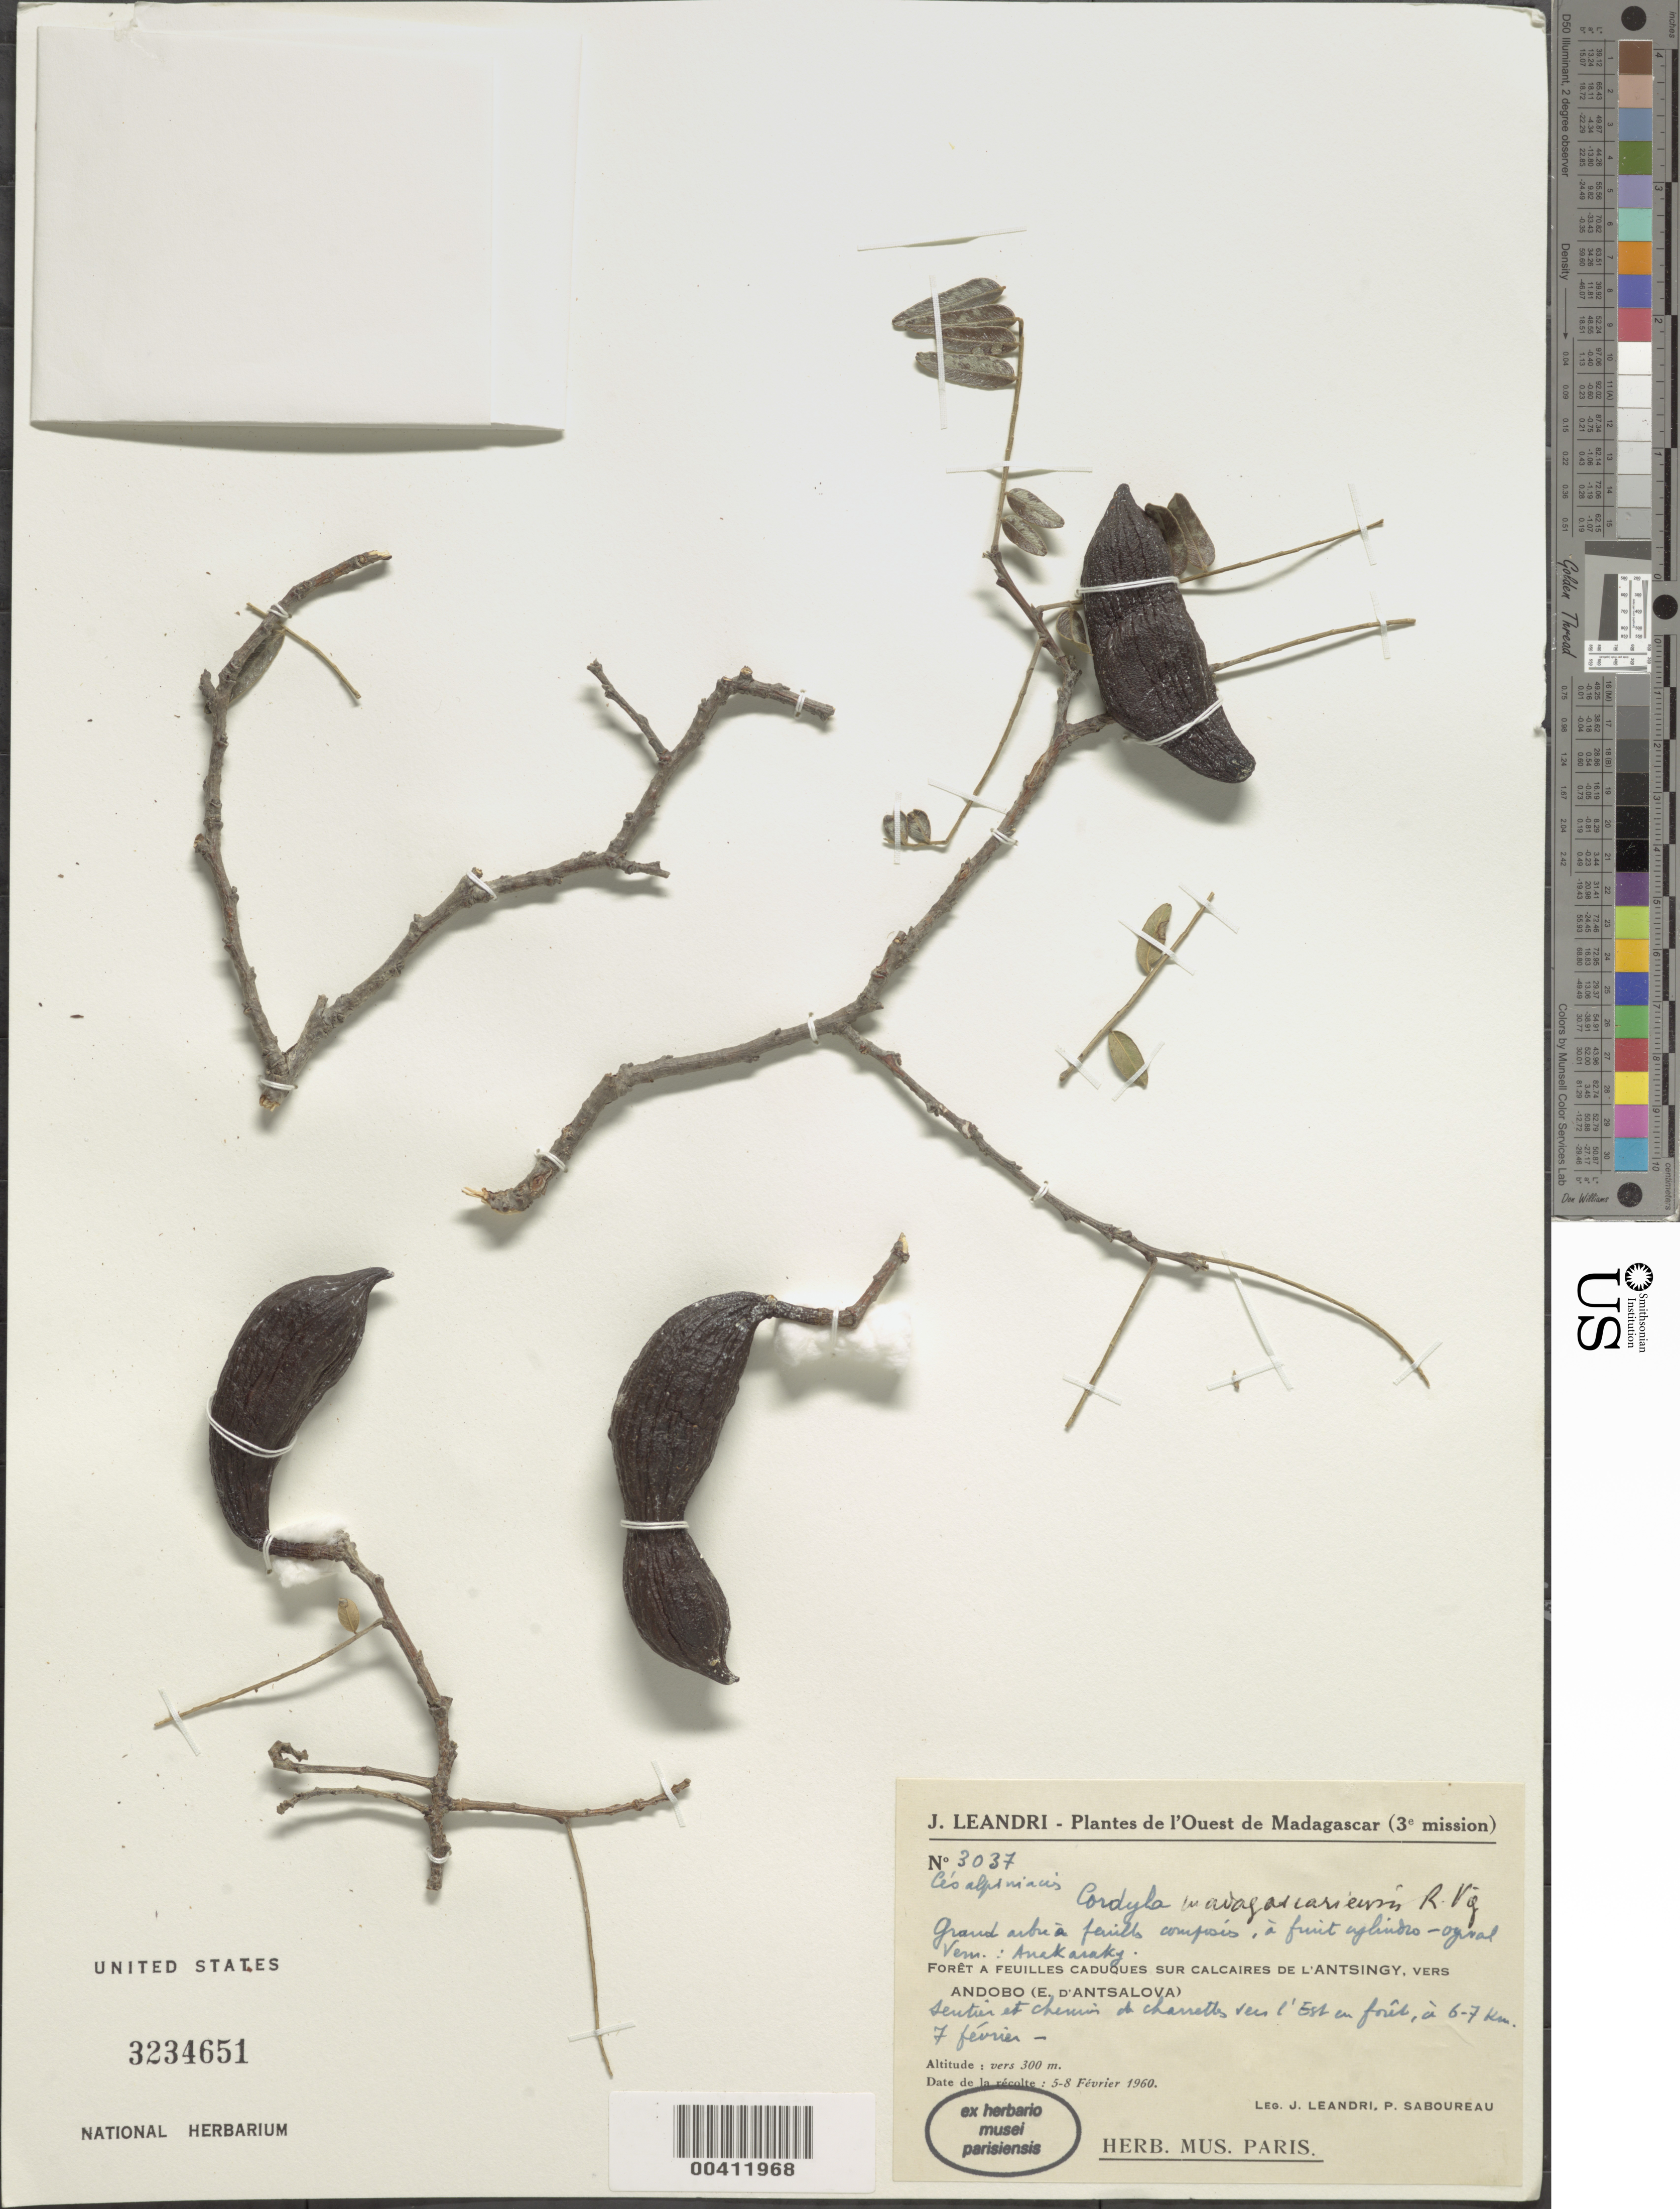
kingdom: Plantae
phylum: Tracheophyta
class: Magnoliopsida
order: Fabales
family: Fabaceae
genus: Cordyla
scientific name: Cordyla madagascariensis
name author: R. Vig.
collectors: J. Leandri & P. Saboureau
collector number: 3037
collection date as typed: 05 Feb 1960 to 08 Feb 1960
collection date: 1960-02-05/1960-02-08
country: Madagascar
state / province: Melaky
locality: L'antsingy, vers andobo (e d'antsalova)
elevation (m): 300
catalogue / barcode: US 3234651